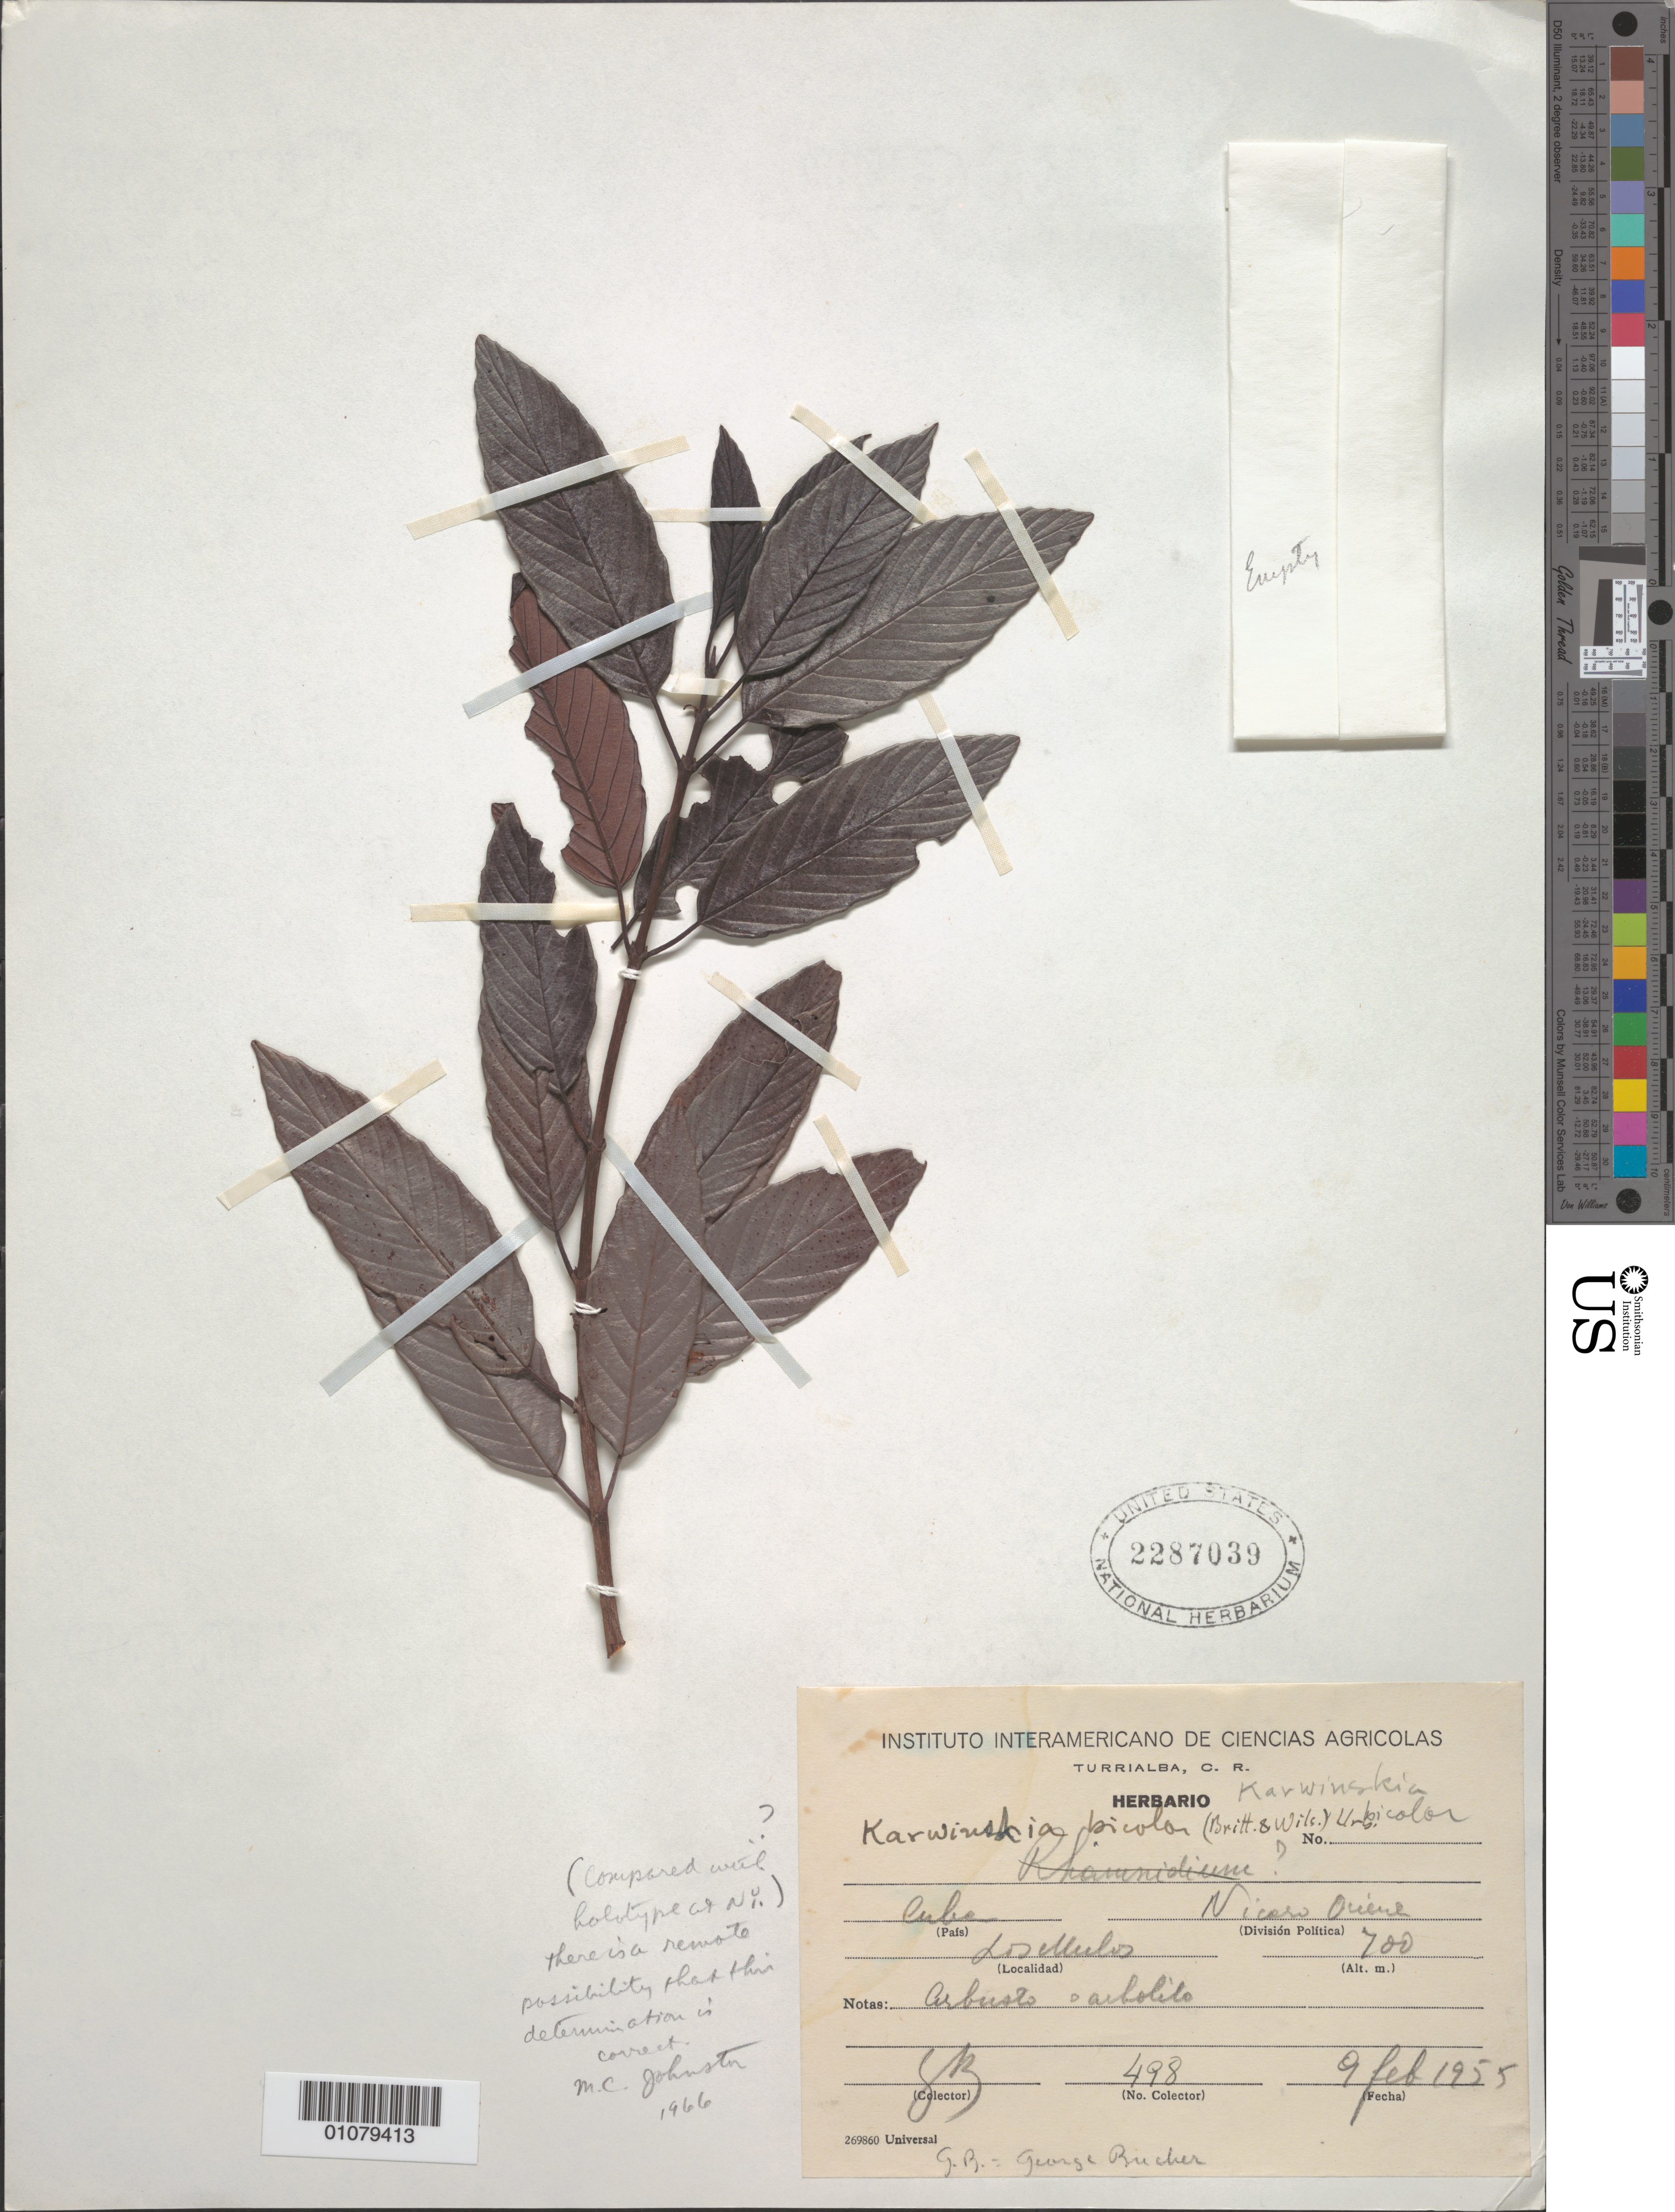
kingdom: Plantae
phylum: Tracheophyta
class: Magnoliopsida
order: Rosales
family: Rhamnaceae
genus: Karwinskia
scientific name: Karwinskia bicolor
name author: (Britton & P. Wilson) Urb.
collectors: G. C. Bucher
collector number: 498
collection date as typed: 09 Feb 1955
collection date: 1955-02-09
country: Cuba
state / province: Guantánamo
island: Cuba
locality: (Hard to read) Nuevo Oriente, Los Mulos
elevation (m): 700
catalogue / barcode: US 2287039